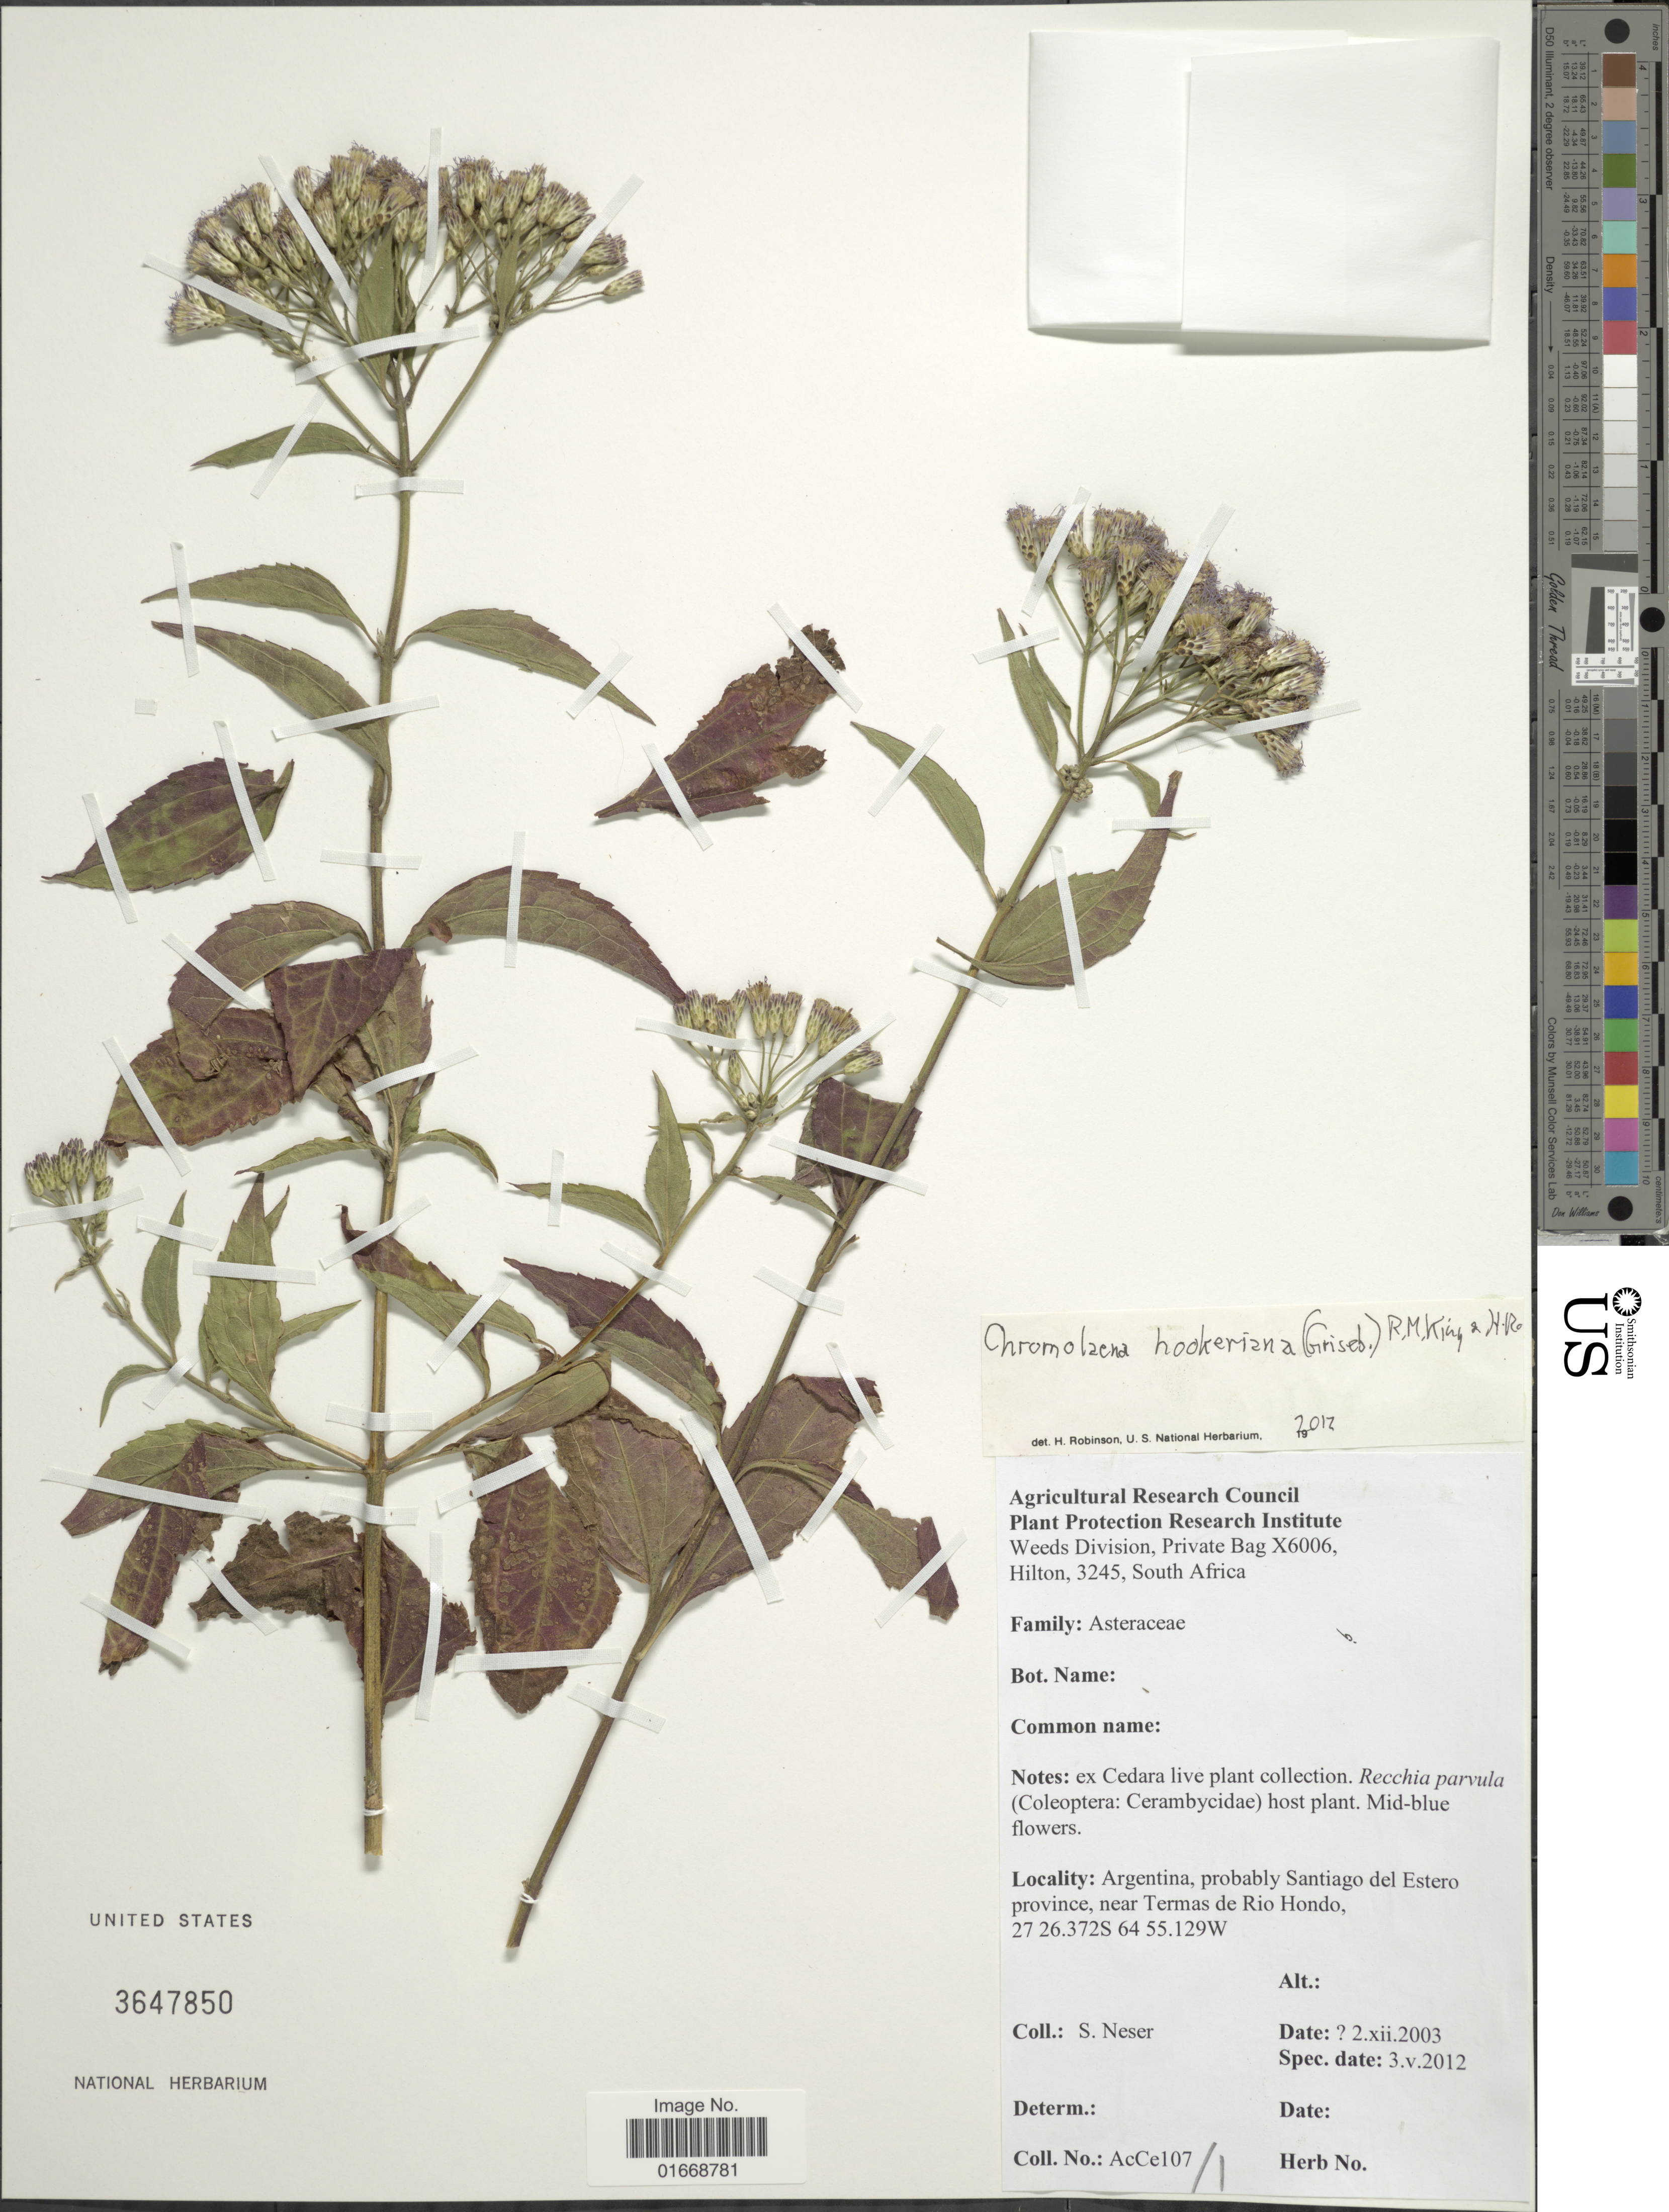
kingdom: Plantae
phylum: Tracheophyta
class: Magnoliopsida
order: Asterales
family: Asteraceae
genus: Chromolaena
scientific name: Chromolaena hookeriana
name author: (Griseb.) R.M. King & H. Rob.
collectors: S. Neser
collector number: AcCe107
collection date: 2003-12-02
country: Argentina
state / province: Santiago del Estero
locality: Probably Santiago del Estero province, near Termas de Rio Hondo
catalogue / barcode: US 3647850